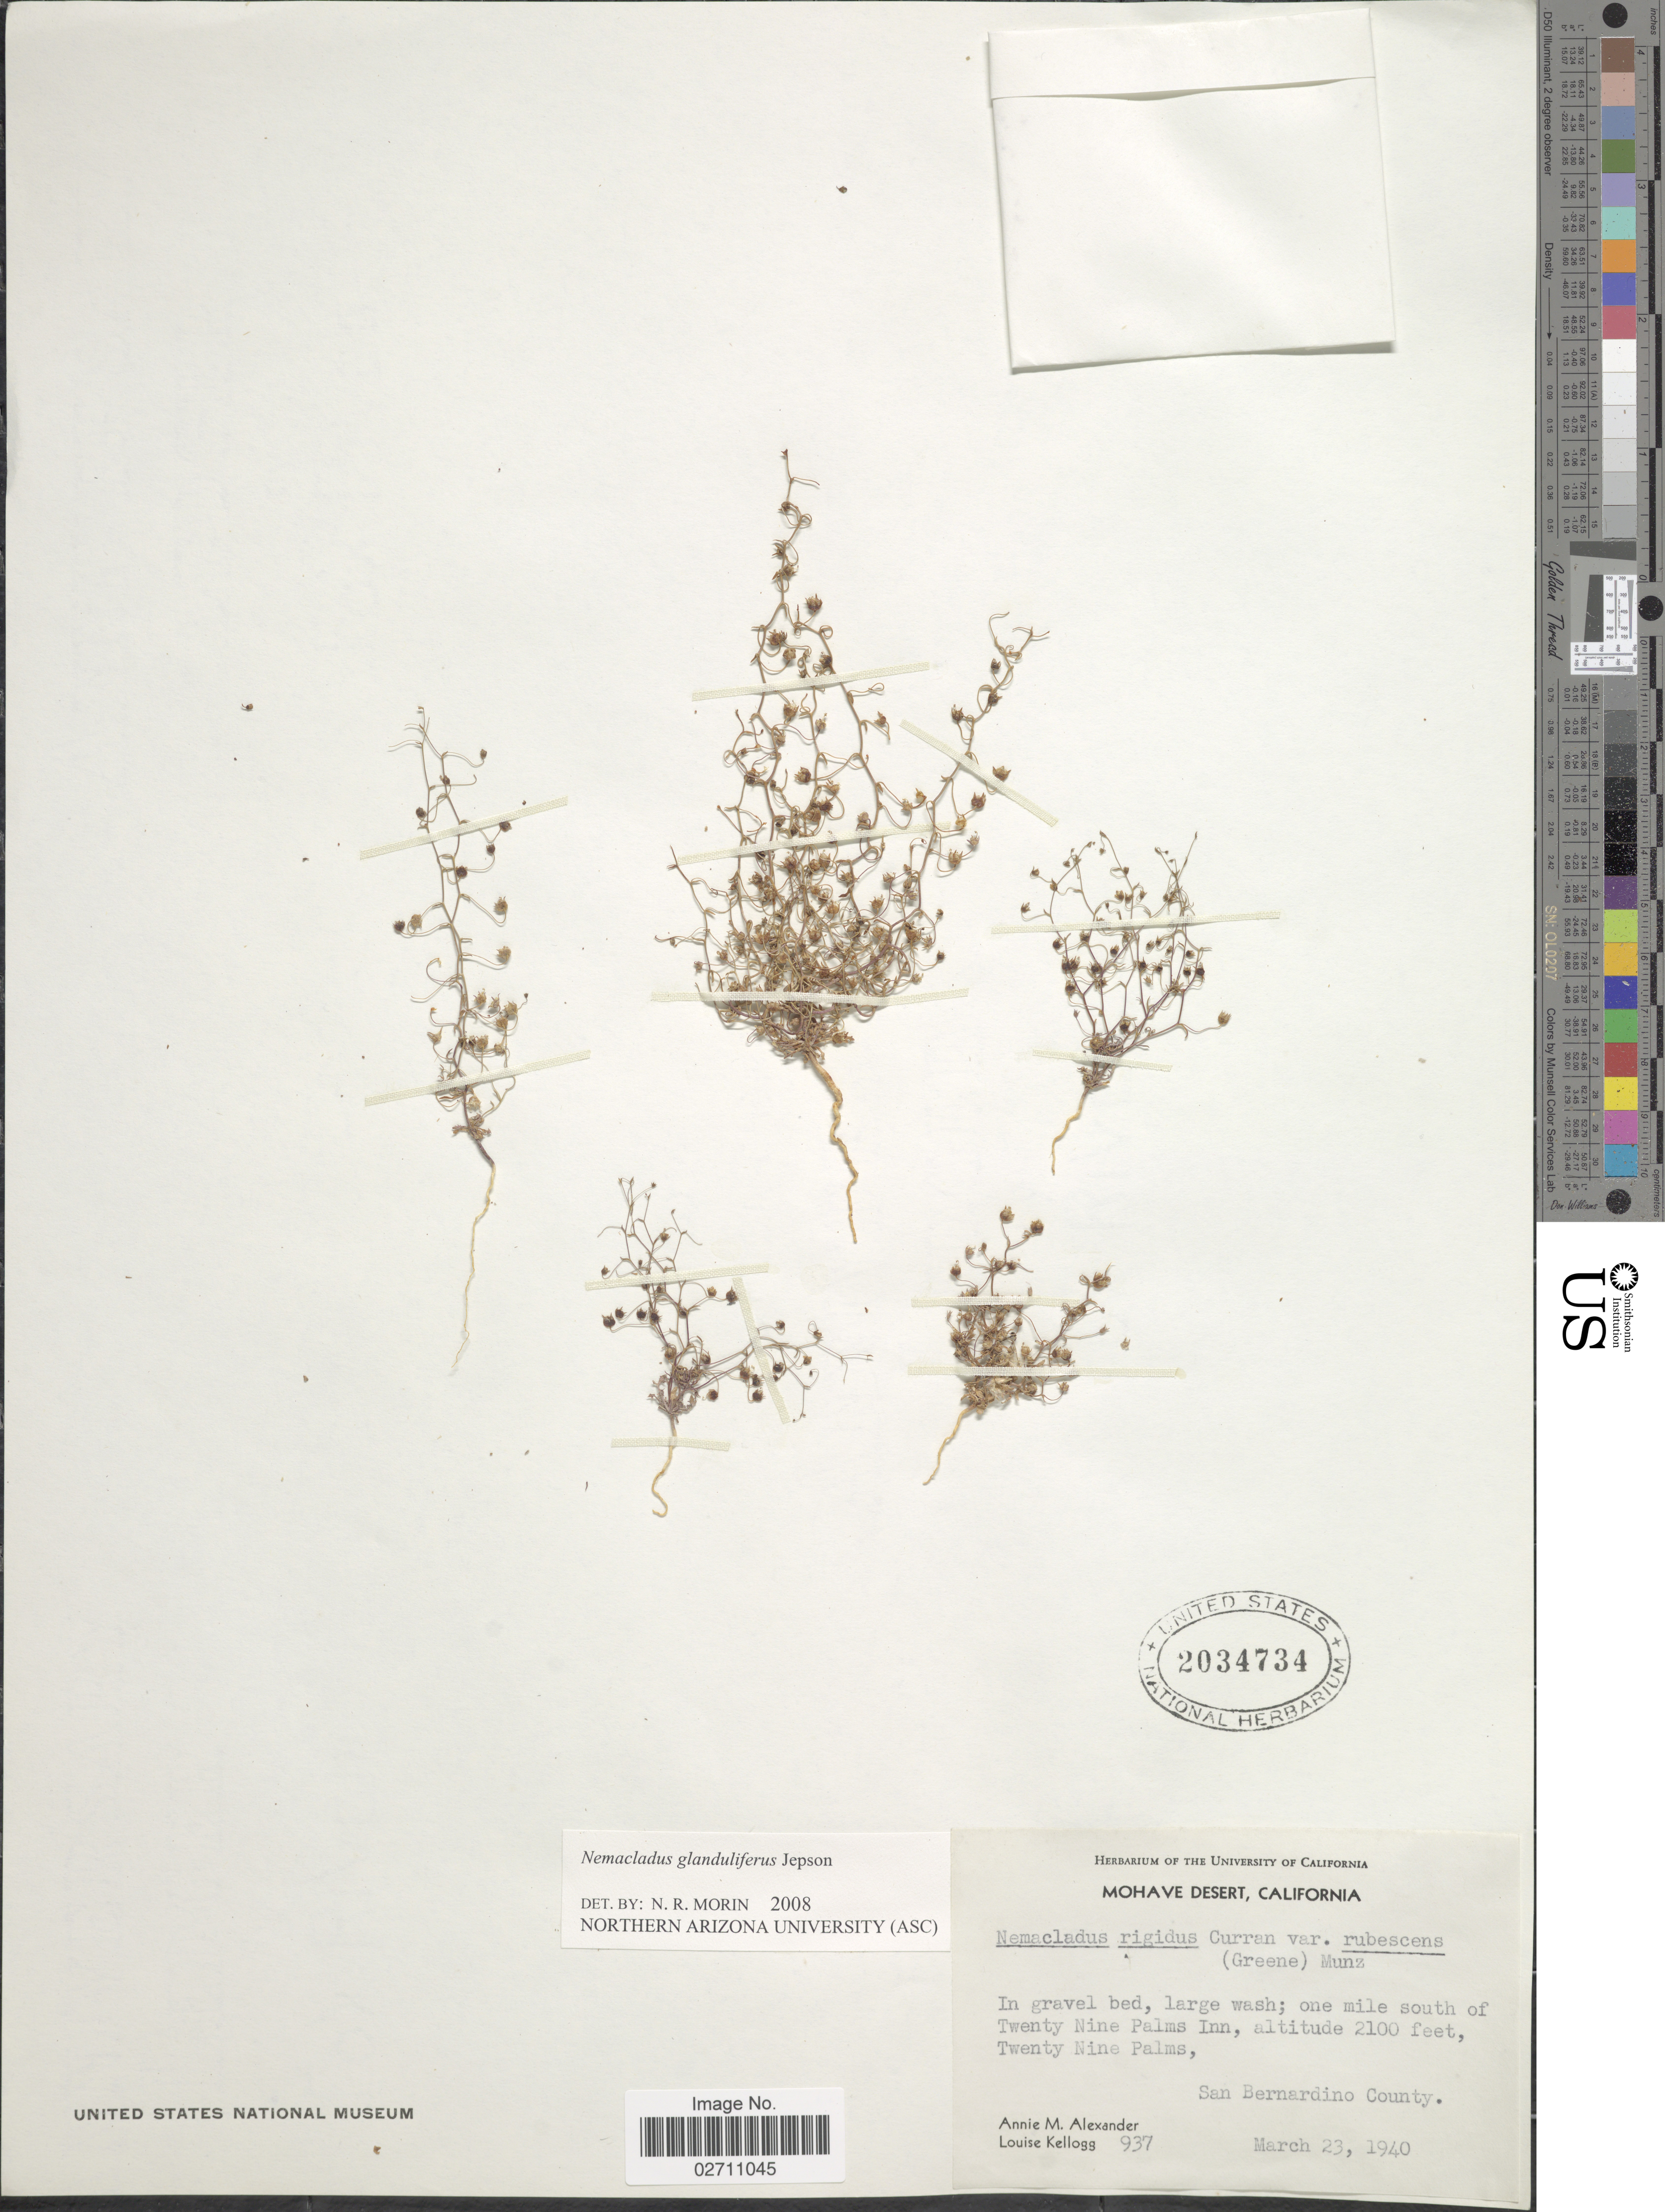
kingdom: Plantae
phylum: Tracheophyta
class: Magnoliopsida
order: Asterales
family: Campanulaceae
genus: Nemacladus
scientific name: Nemacladus glanduliferus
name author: Jeps.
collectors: A. M. Alexander & L. Kellogg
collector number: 937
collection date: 1940-03-23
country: United States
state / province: California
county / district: San Bernardino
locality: Mohave Desert, California, one mile south of Twenty Nine Palms Inn, Twenty Nine Palms, San Bernardino County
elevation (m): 640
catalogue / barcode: US 2034734